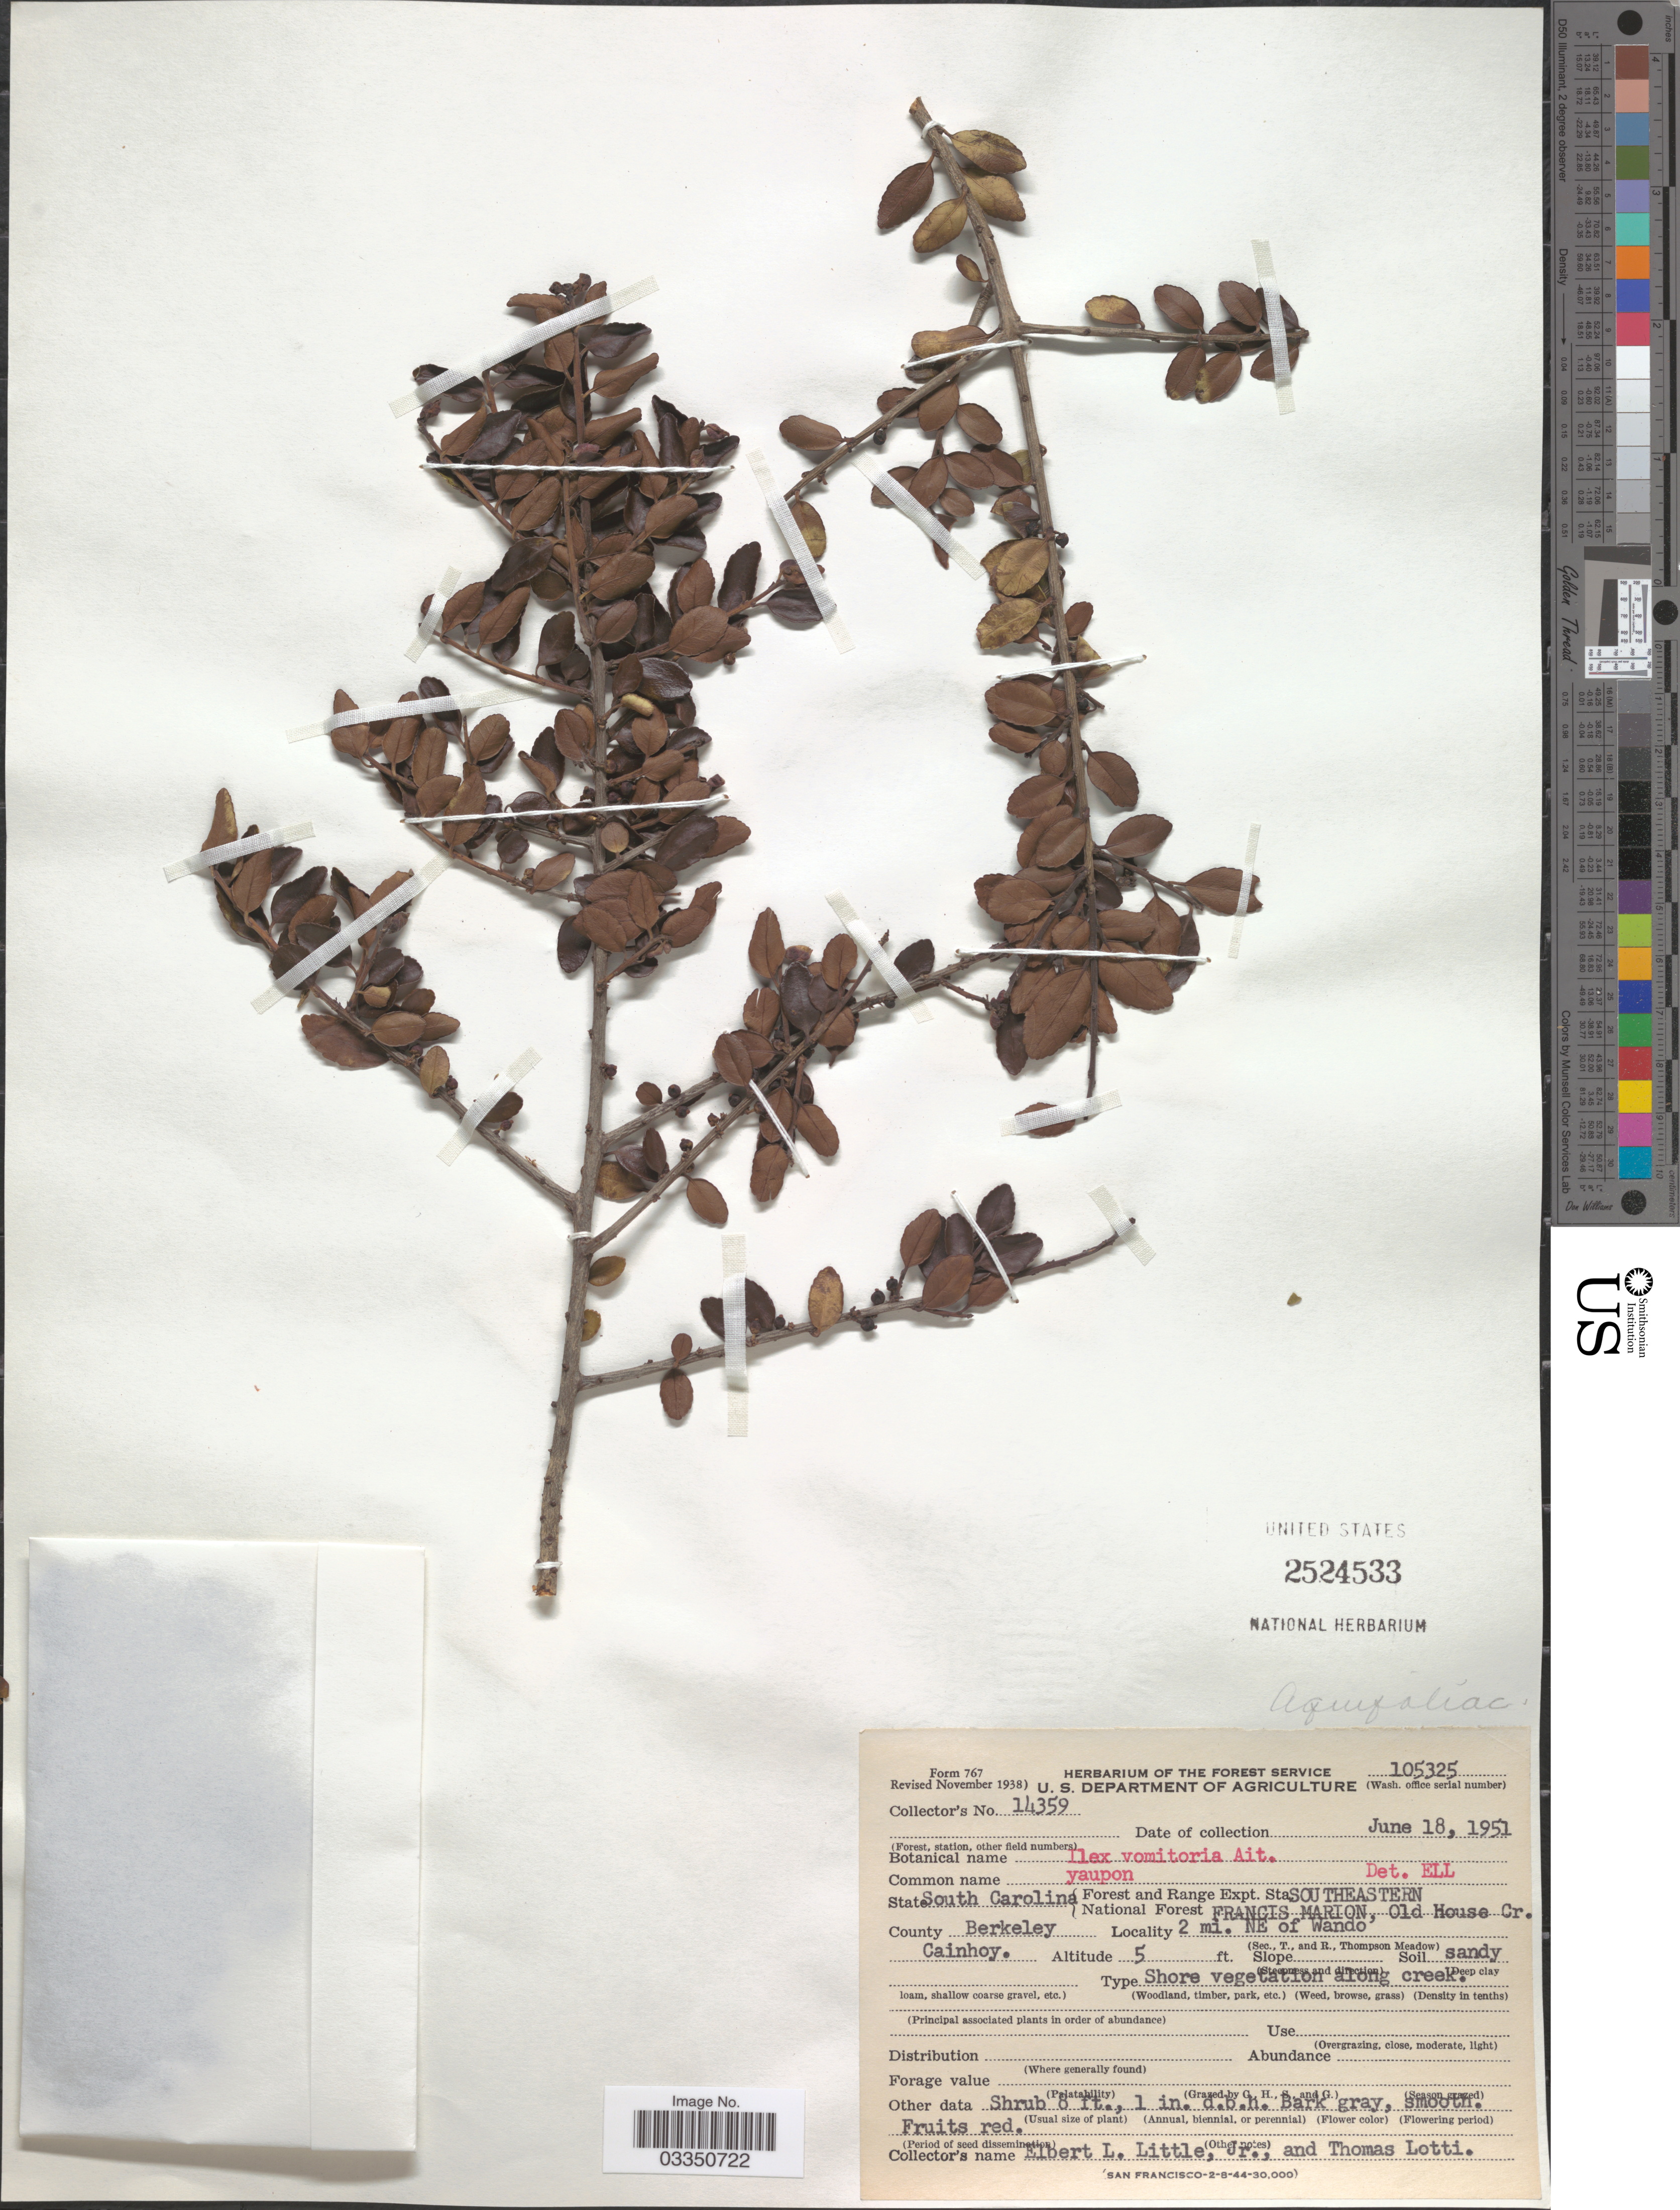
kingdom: Plantae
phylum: Tracheophyta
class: Magnoliopsida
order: Aquifoliales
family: Aquifoliaceae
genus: Ilex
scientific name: Ilex vomitoria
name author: Aiton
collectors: E. L. Little & T. Lotti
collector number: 14359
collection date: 1951-06-18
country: United States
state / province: South Carolina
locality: Forest and Range Expt. Sta. Southeastern. National Forest Francis Marion, Old House Cr. County Berkeley, 2 mi. NE of Wando Cainhoy.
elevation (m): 2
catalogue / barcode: US 2524533